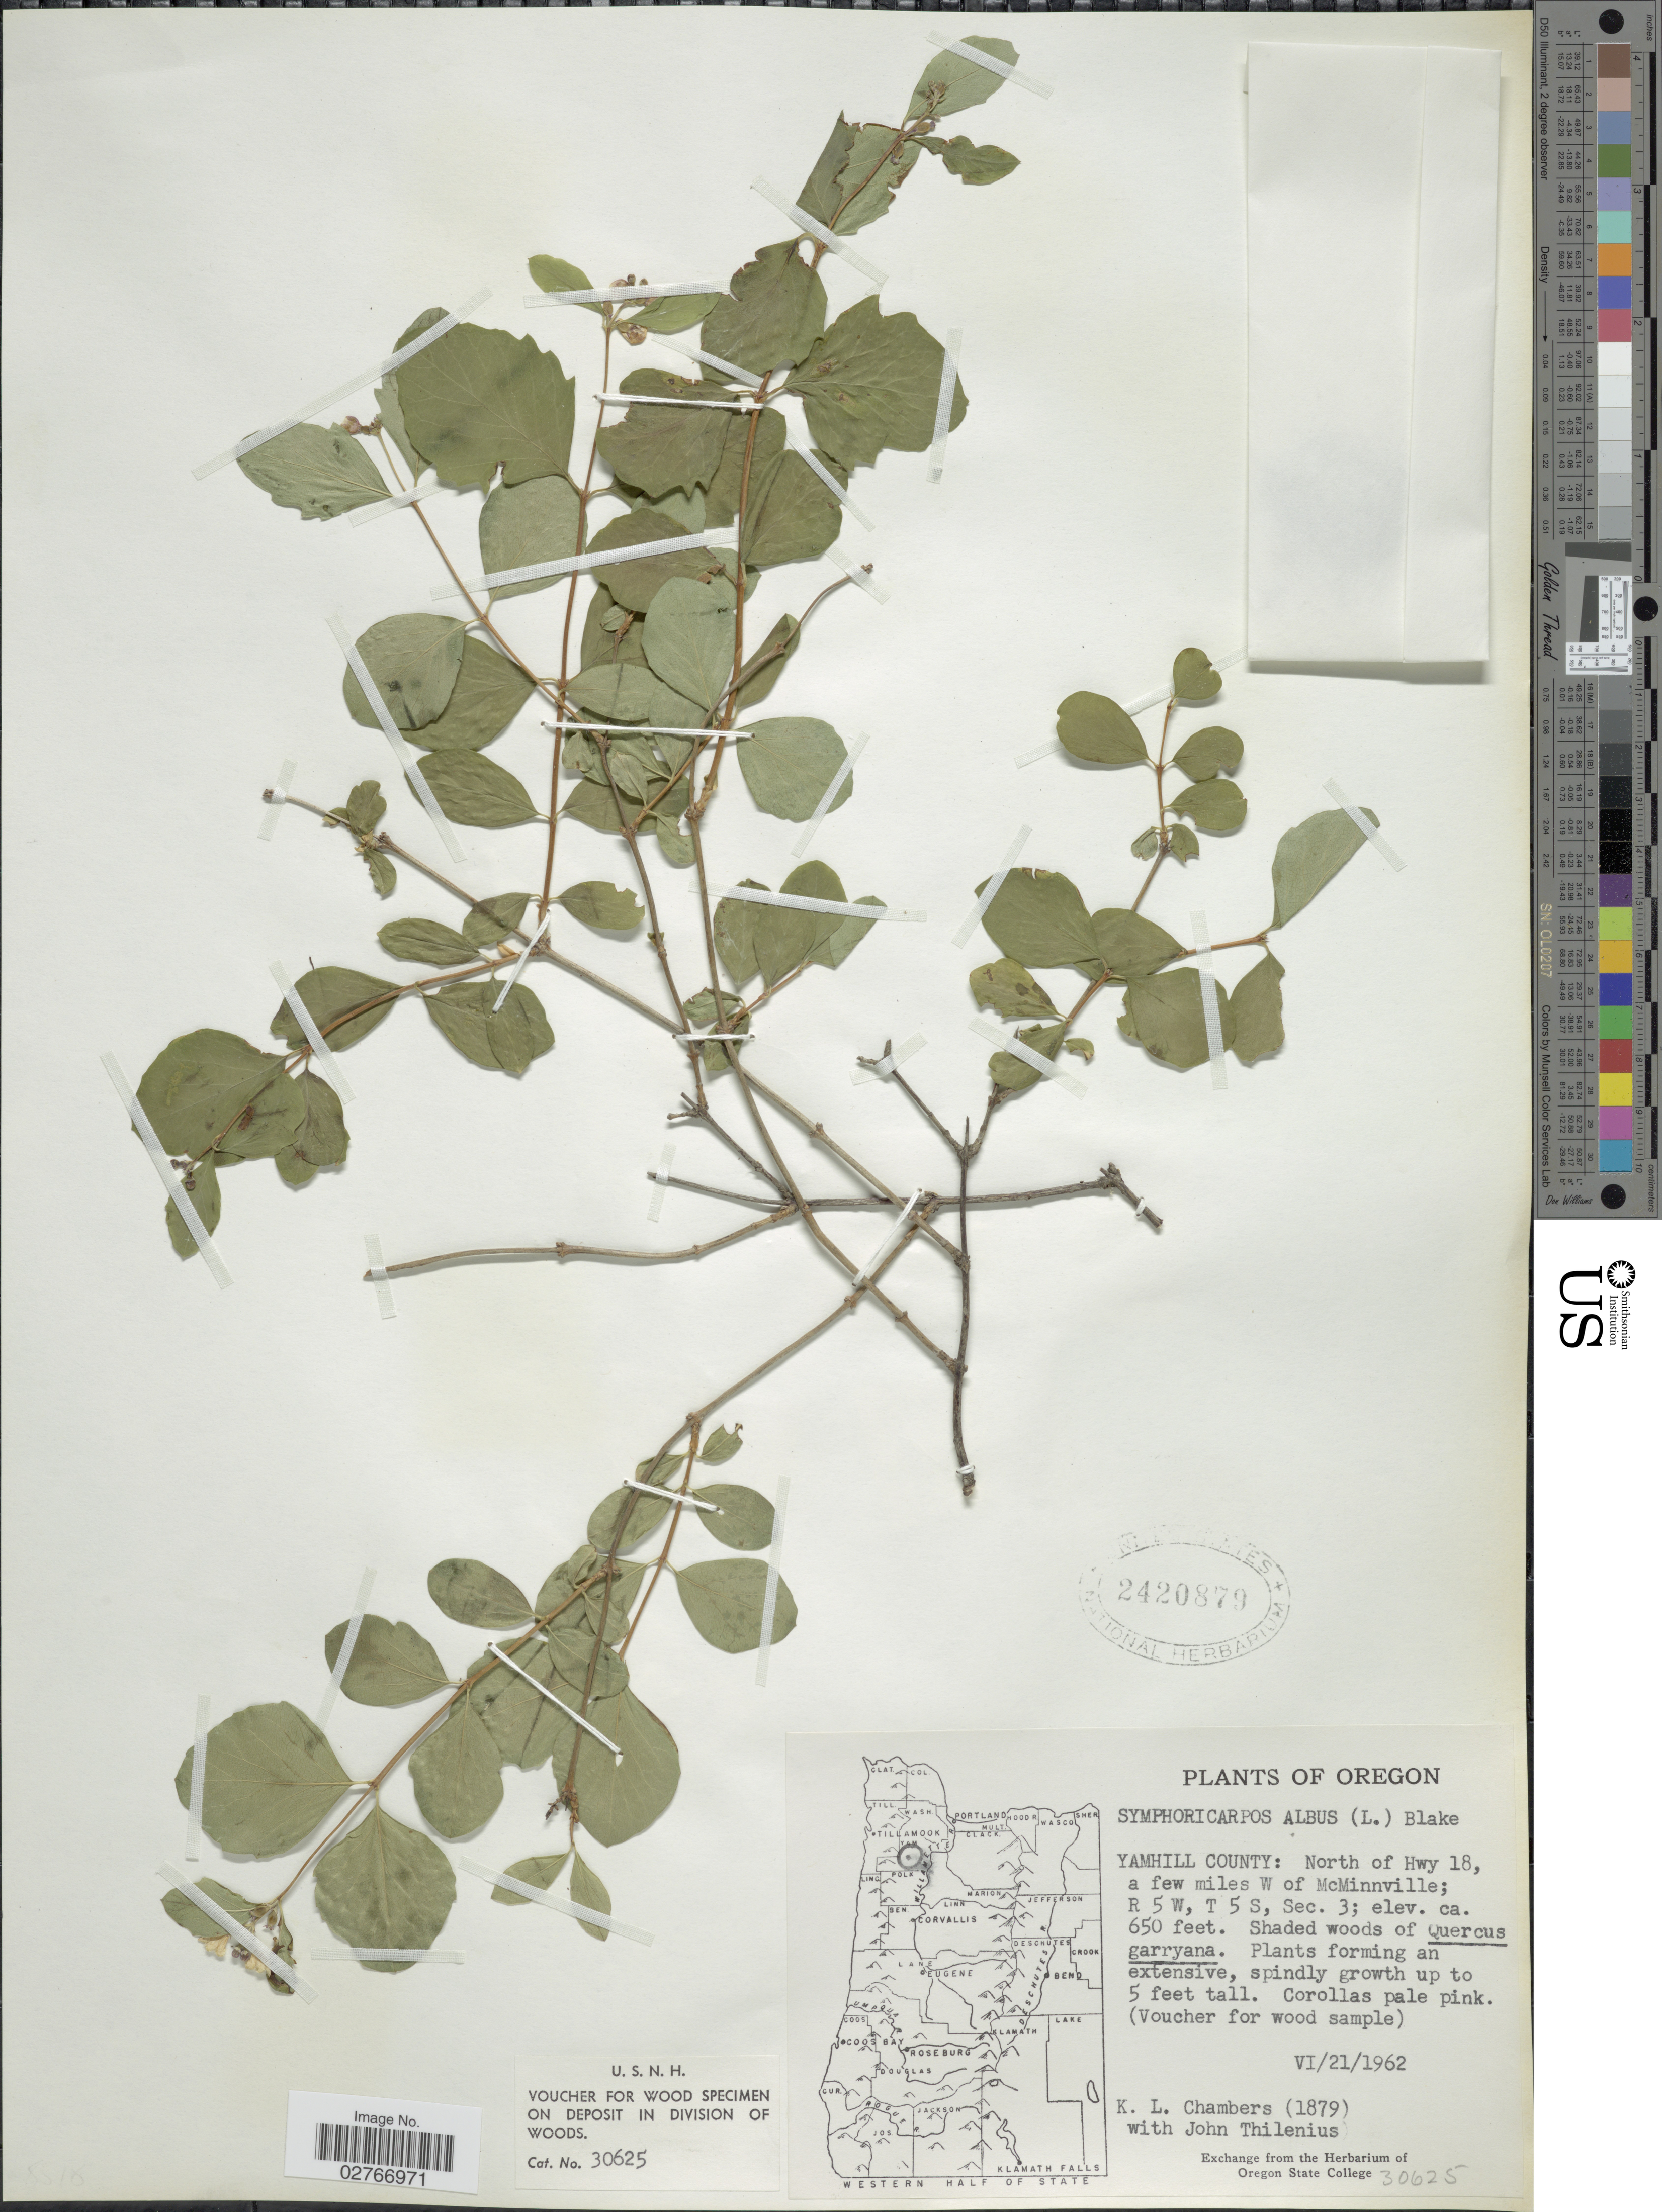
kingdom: Plantae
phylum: Tracheophyta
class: Magnoliopsida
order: Dipsacales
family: Caprifoliaceae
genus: Symphoricarpos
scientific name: Symphoricarpos albus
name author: (L.) S.F. Blake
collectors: K. Chambers & J. Thilenius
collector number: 1879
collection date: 1962-06-21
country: United States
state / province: Oregon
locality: Yamhill County: North of Hwy 18, a few miles W of McMinnville; R 5 W, T 5 S, Sec. 3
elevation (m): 650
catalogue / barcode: US 2420879